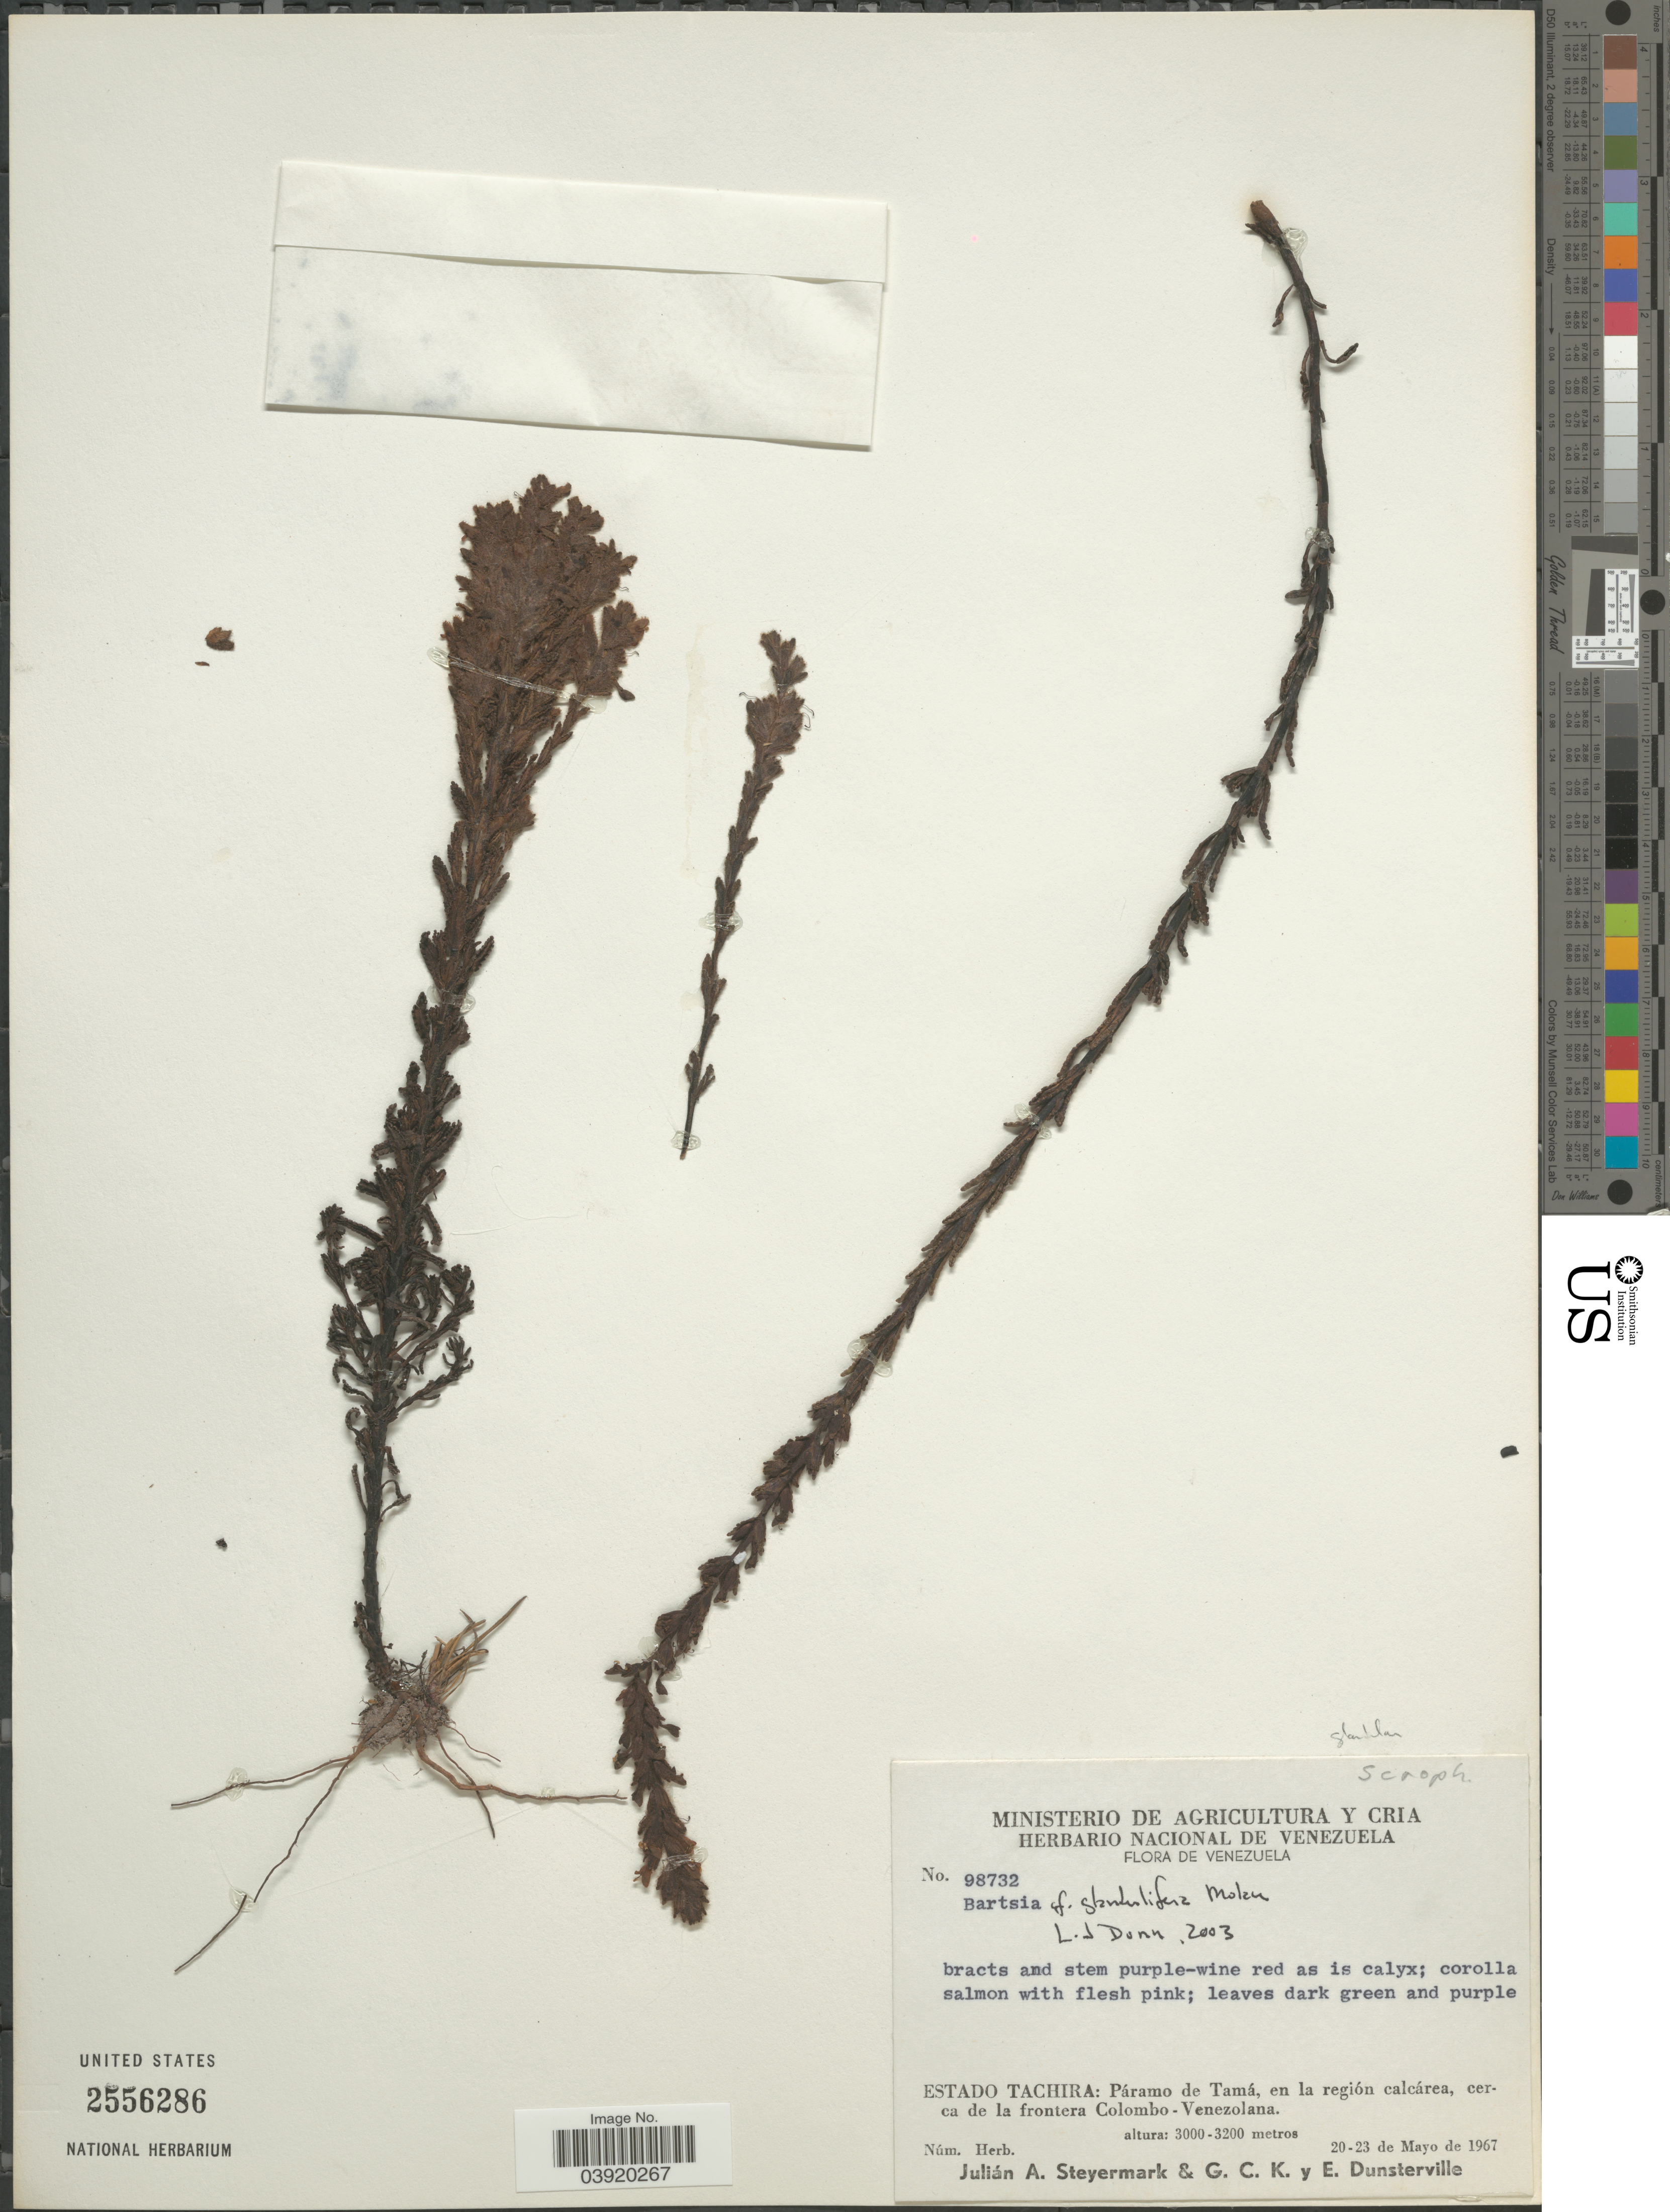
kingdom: Plantae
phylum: Tracheophyta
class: Magnoliopsida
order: Lamiales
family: Orobanchaceae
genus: Bartsia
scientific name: Bartsia glandulifera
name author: Molau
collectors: J. Steyermark, G. C. K. Dunsterville & E. Dunsterville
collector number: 98732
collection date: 1967-05-20/1967-05-23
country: Venezuela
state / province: Tachira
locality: Páramo de Tamá, en la región calcárea, cerca de la frontera Colombo-Venezolana.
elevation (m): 3000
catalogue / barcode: US 2556286